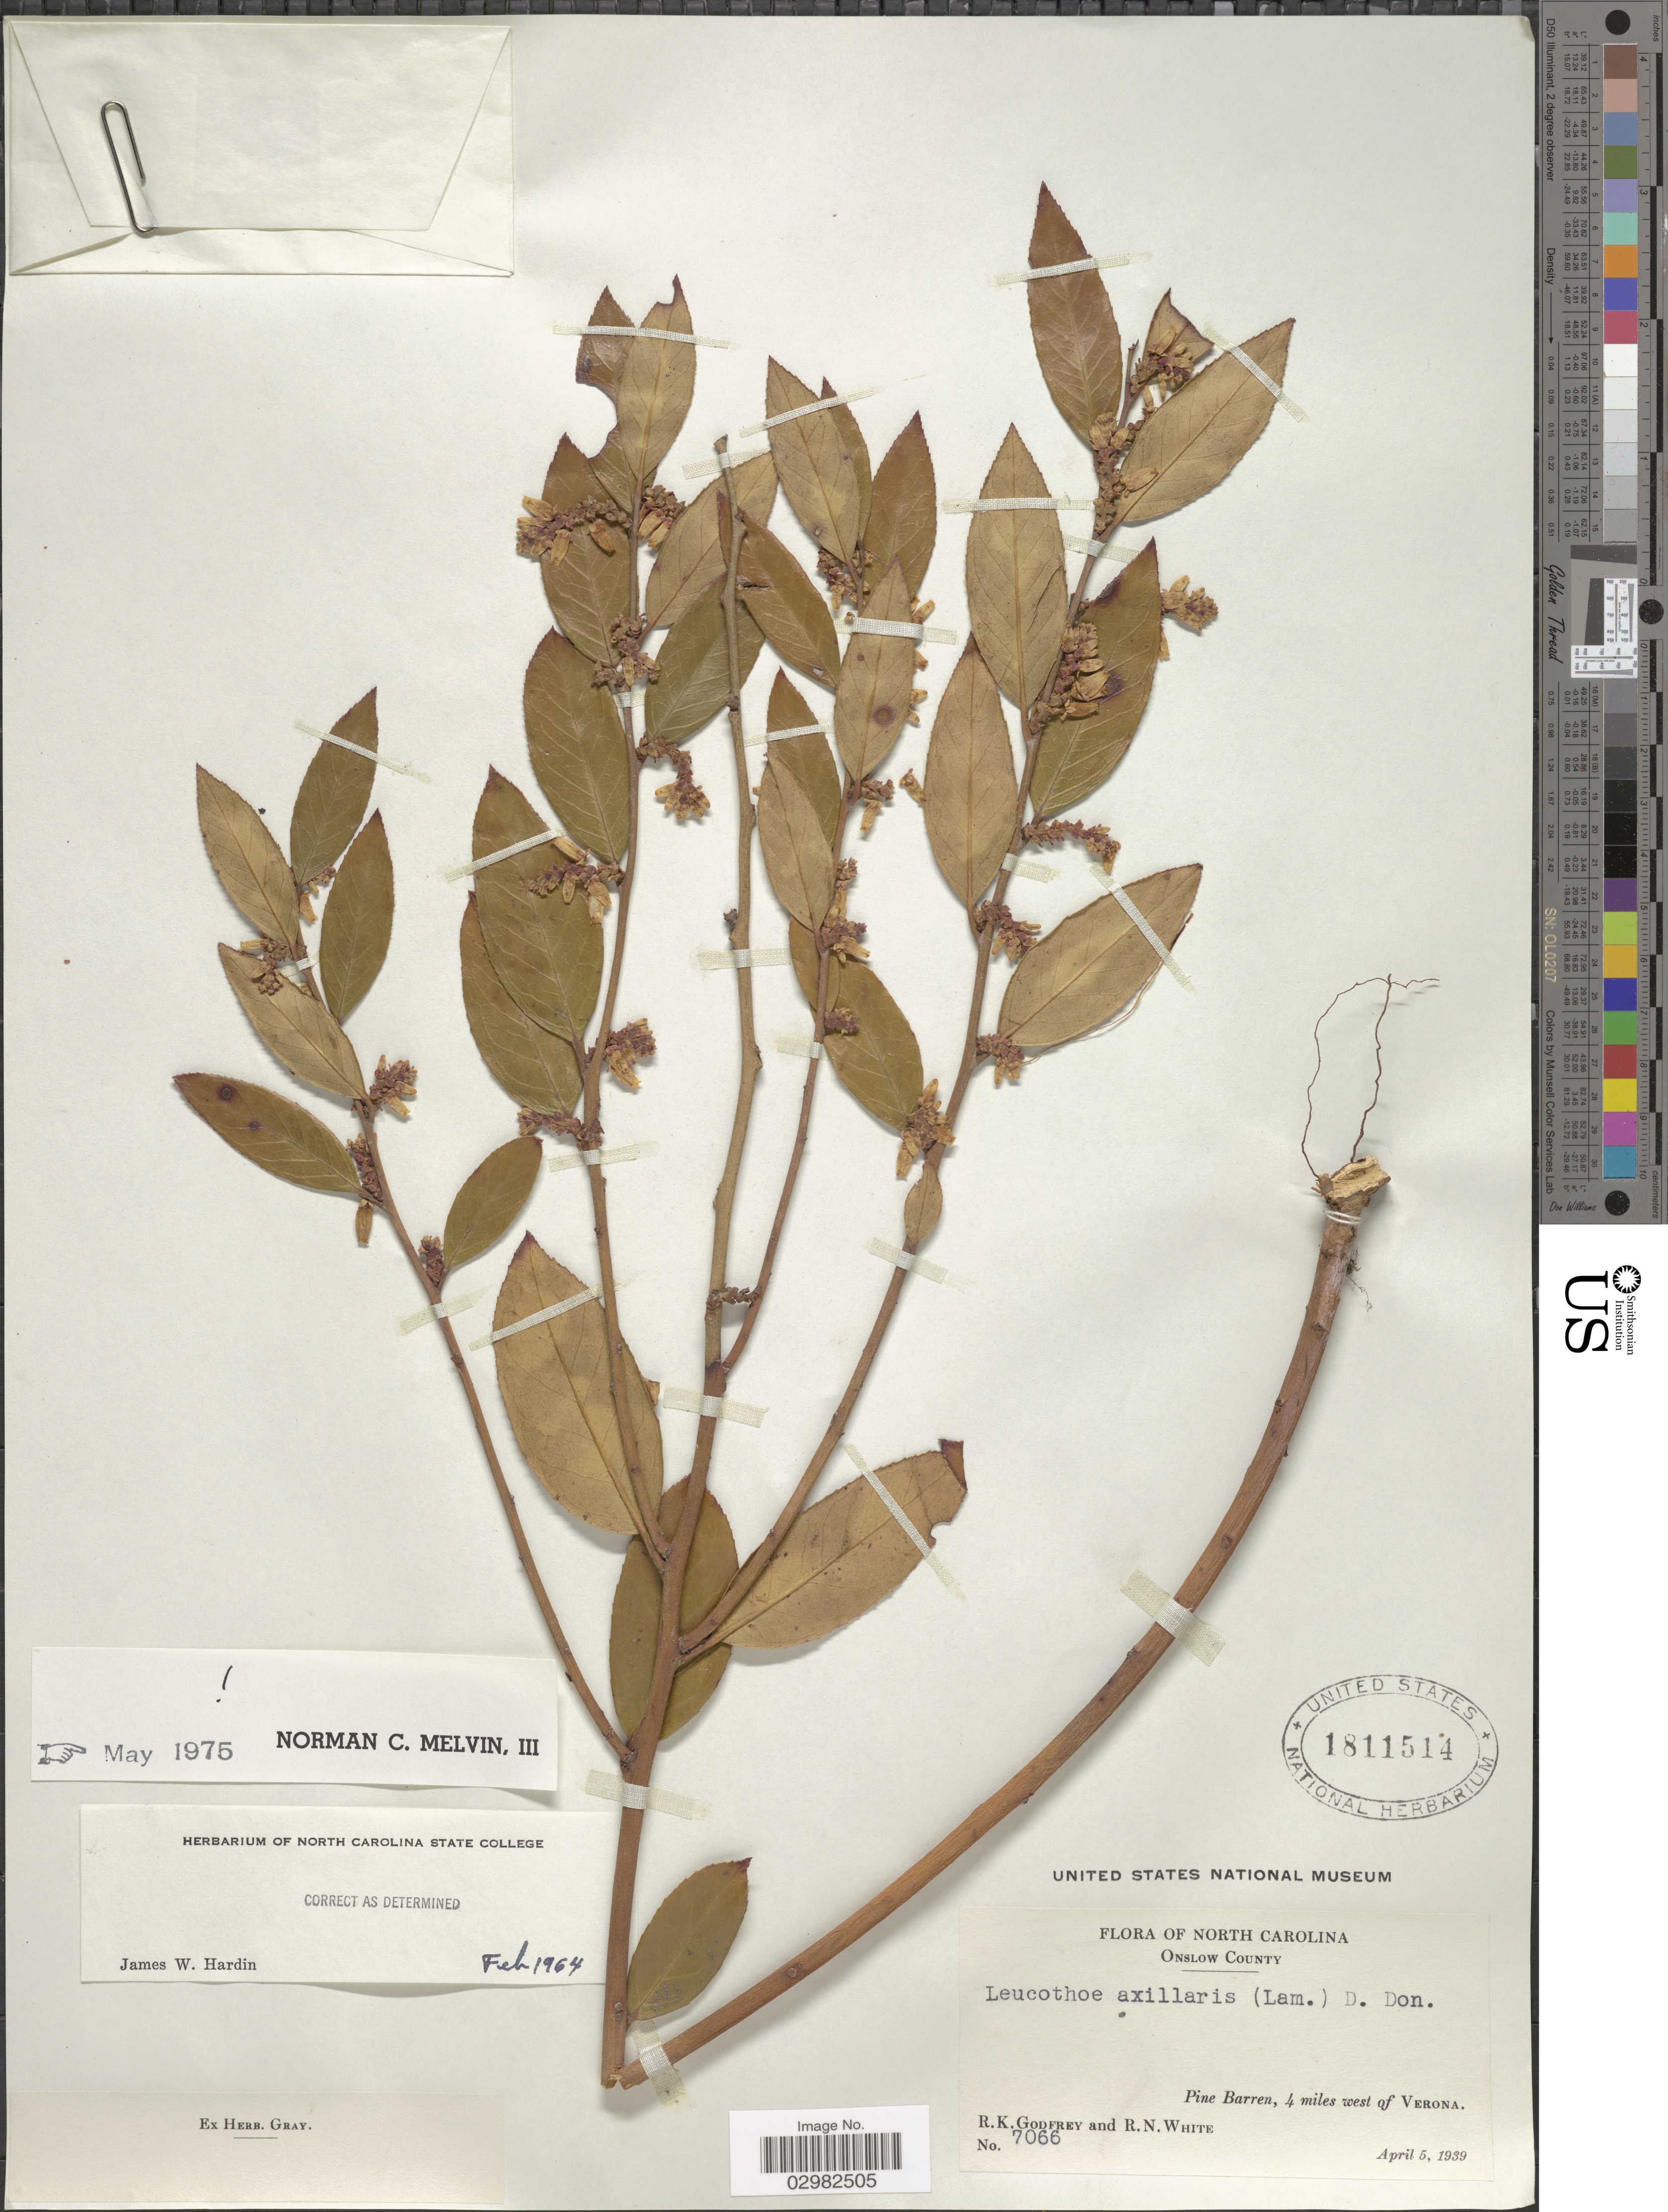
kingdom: Plantae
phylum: Tracheophyta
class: Magnoliopsida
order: Ericales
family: Ericaceae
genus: Leucothoe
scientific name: Leucothoë axillaris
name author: (Lam.) D. Don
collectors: R. K. Godfrey & R. N. White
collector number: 7066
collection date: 1939-04-05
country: United States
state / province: North Carolina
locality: Onslow County, Pine Barren, 4 miles west of Verona.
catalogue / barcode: US 1811514